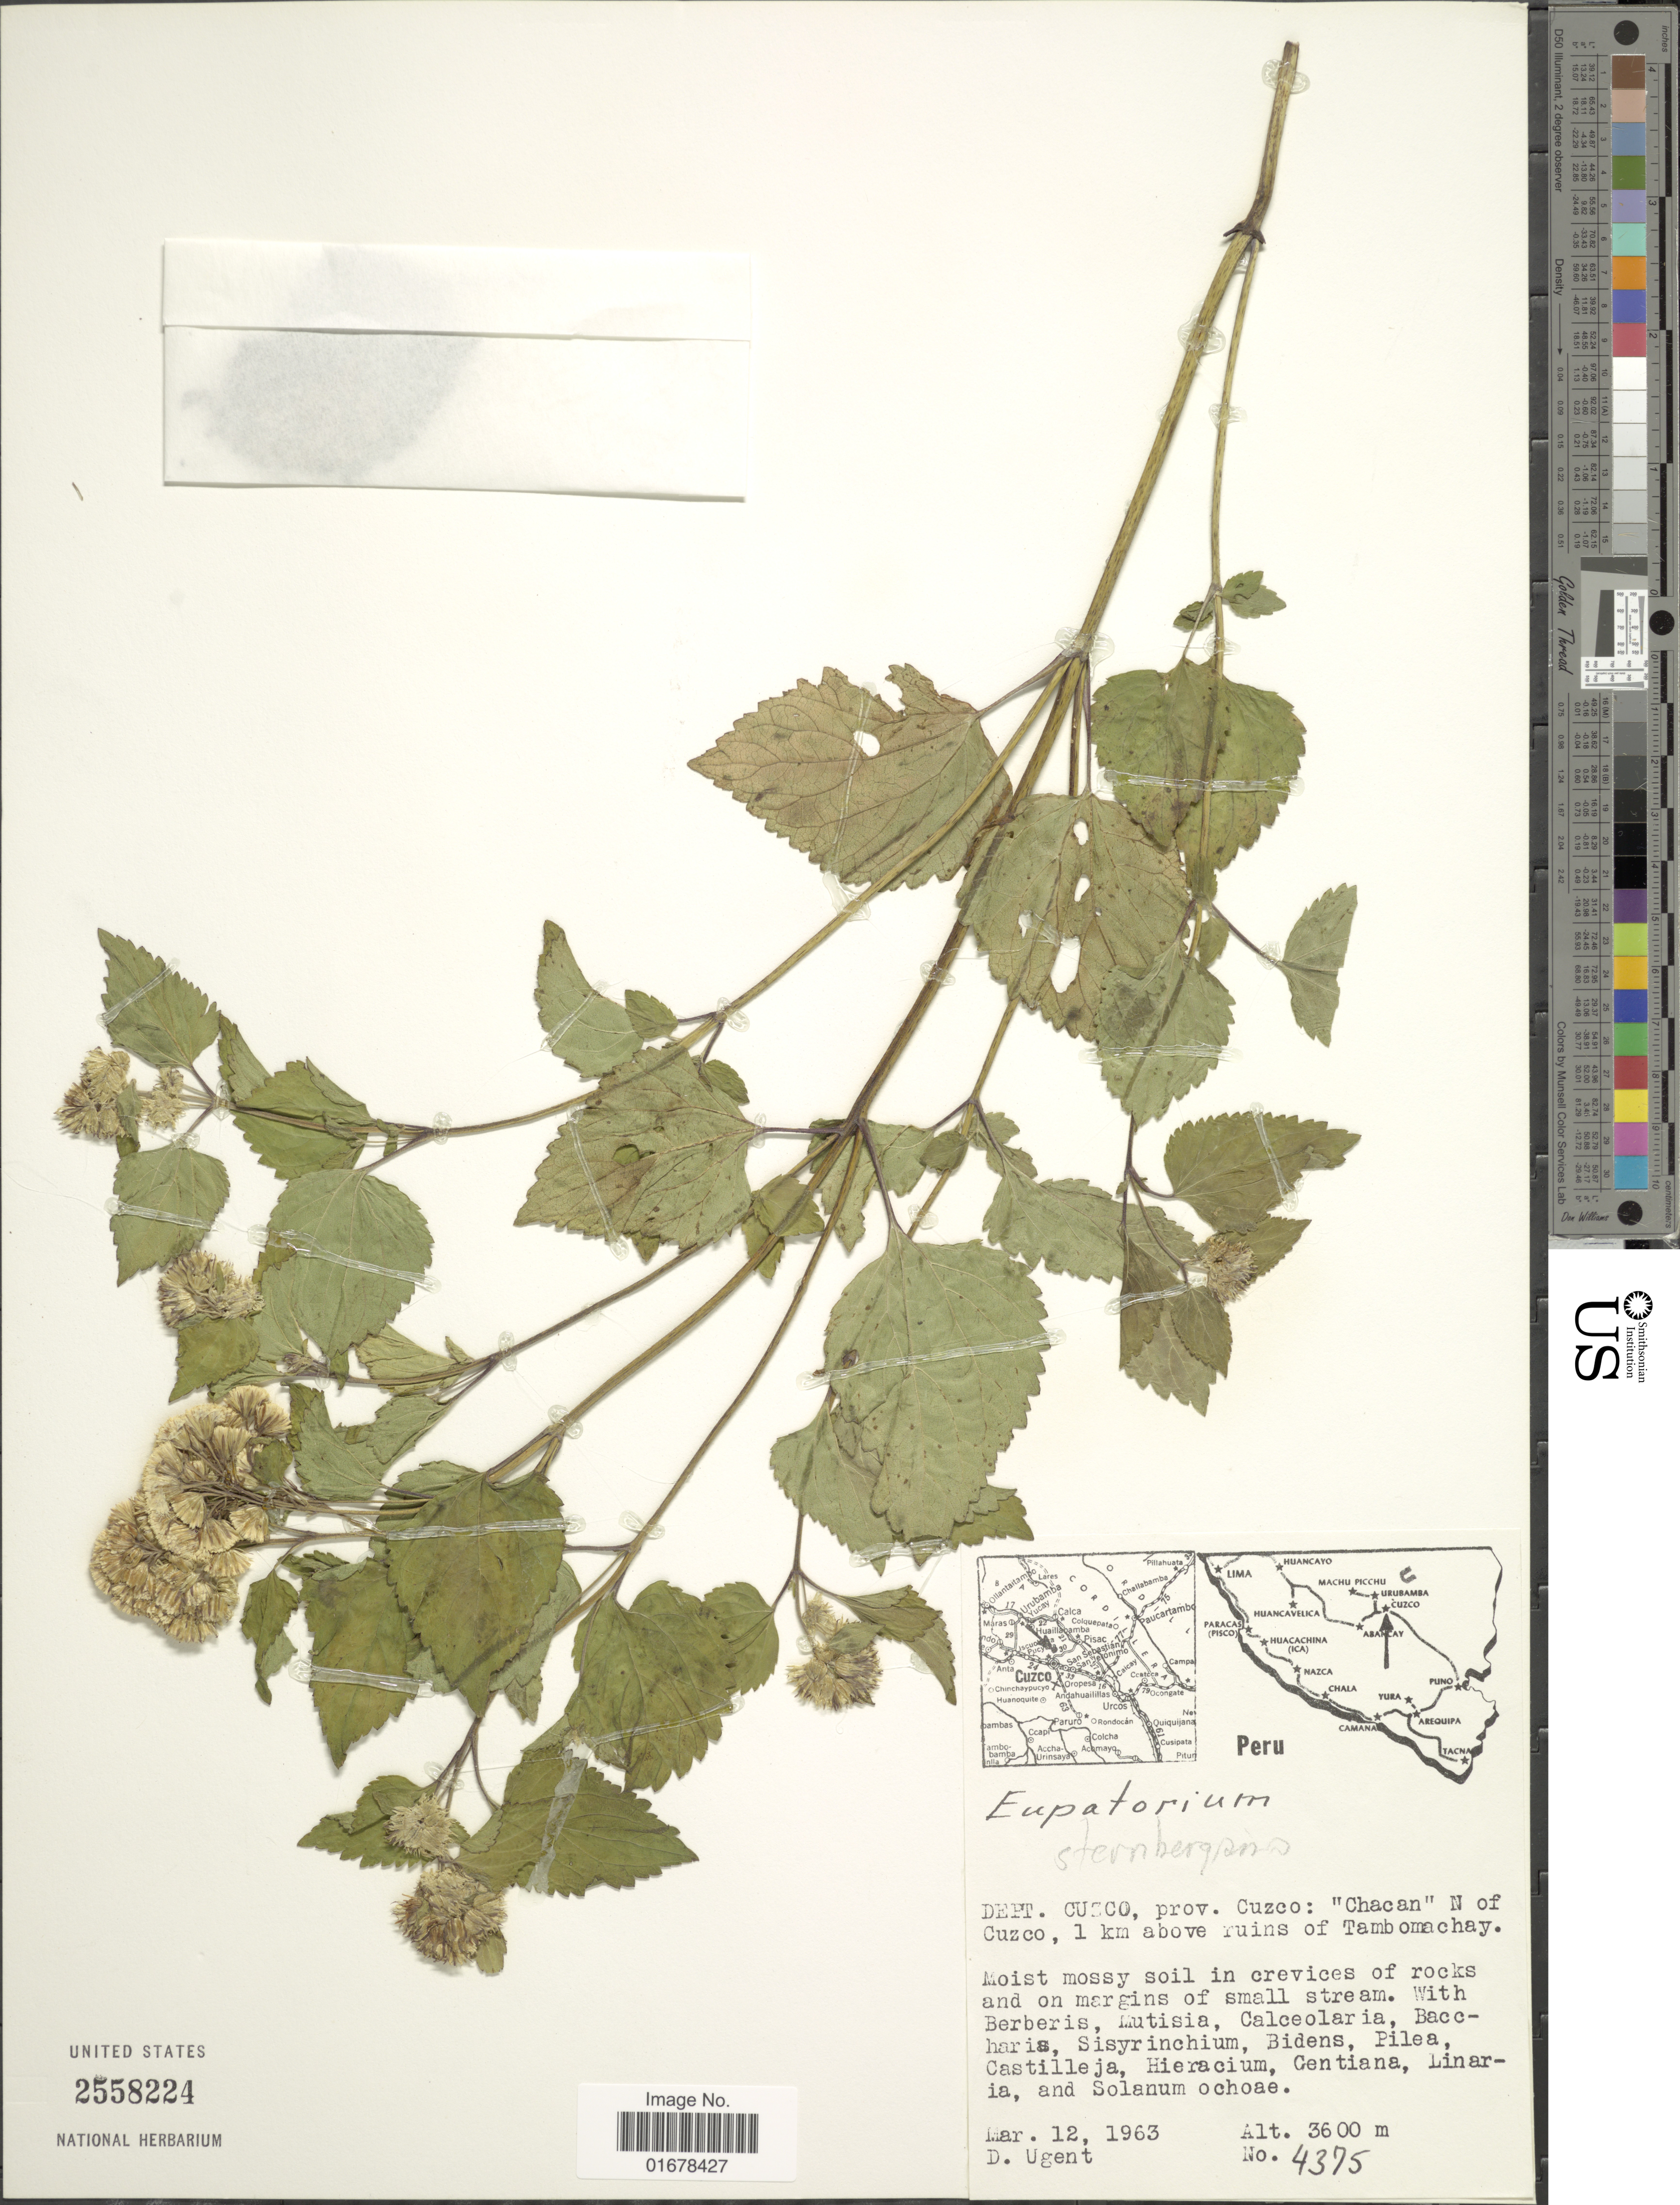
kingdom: Plantae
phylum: Tracheophyta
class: Magnoliopsida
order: Asterales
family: Asteraceae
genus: Ageratina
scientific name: Ageratina sternbergiana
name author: (DC.) R.M. King & H. Rob.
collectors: D. Ugent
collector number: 4375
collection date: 1963-03-12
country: Peru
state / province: Cusco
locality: Dept. Cuzco, Prov. Cuzco: "Chacan" N of Cuzco, 1 km above ruins of Tambomachay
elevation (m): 3600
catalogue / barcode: US 2558224